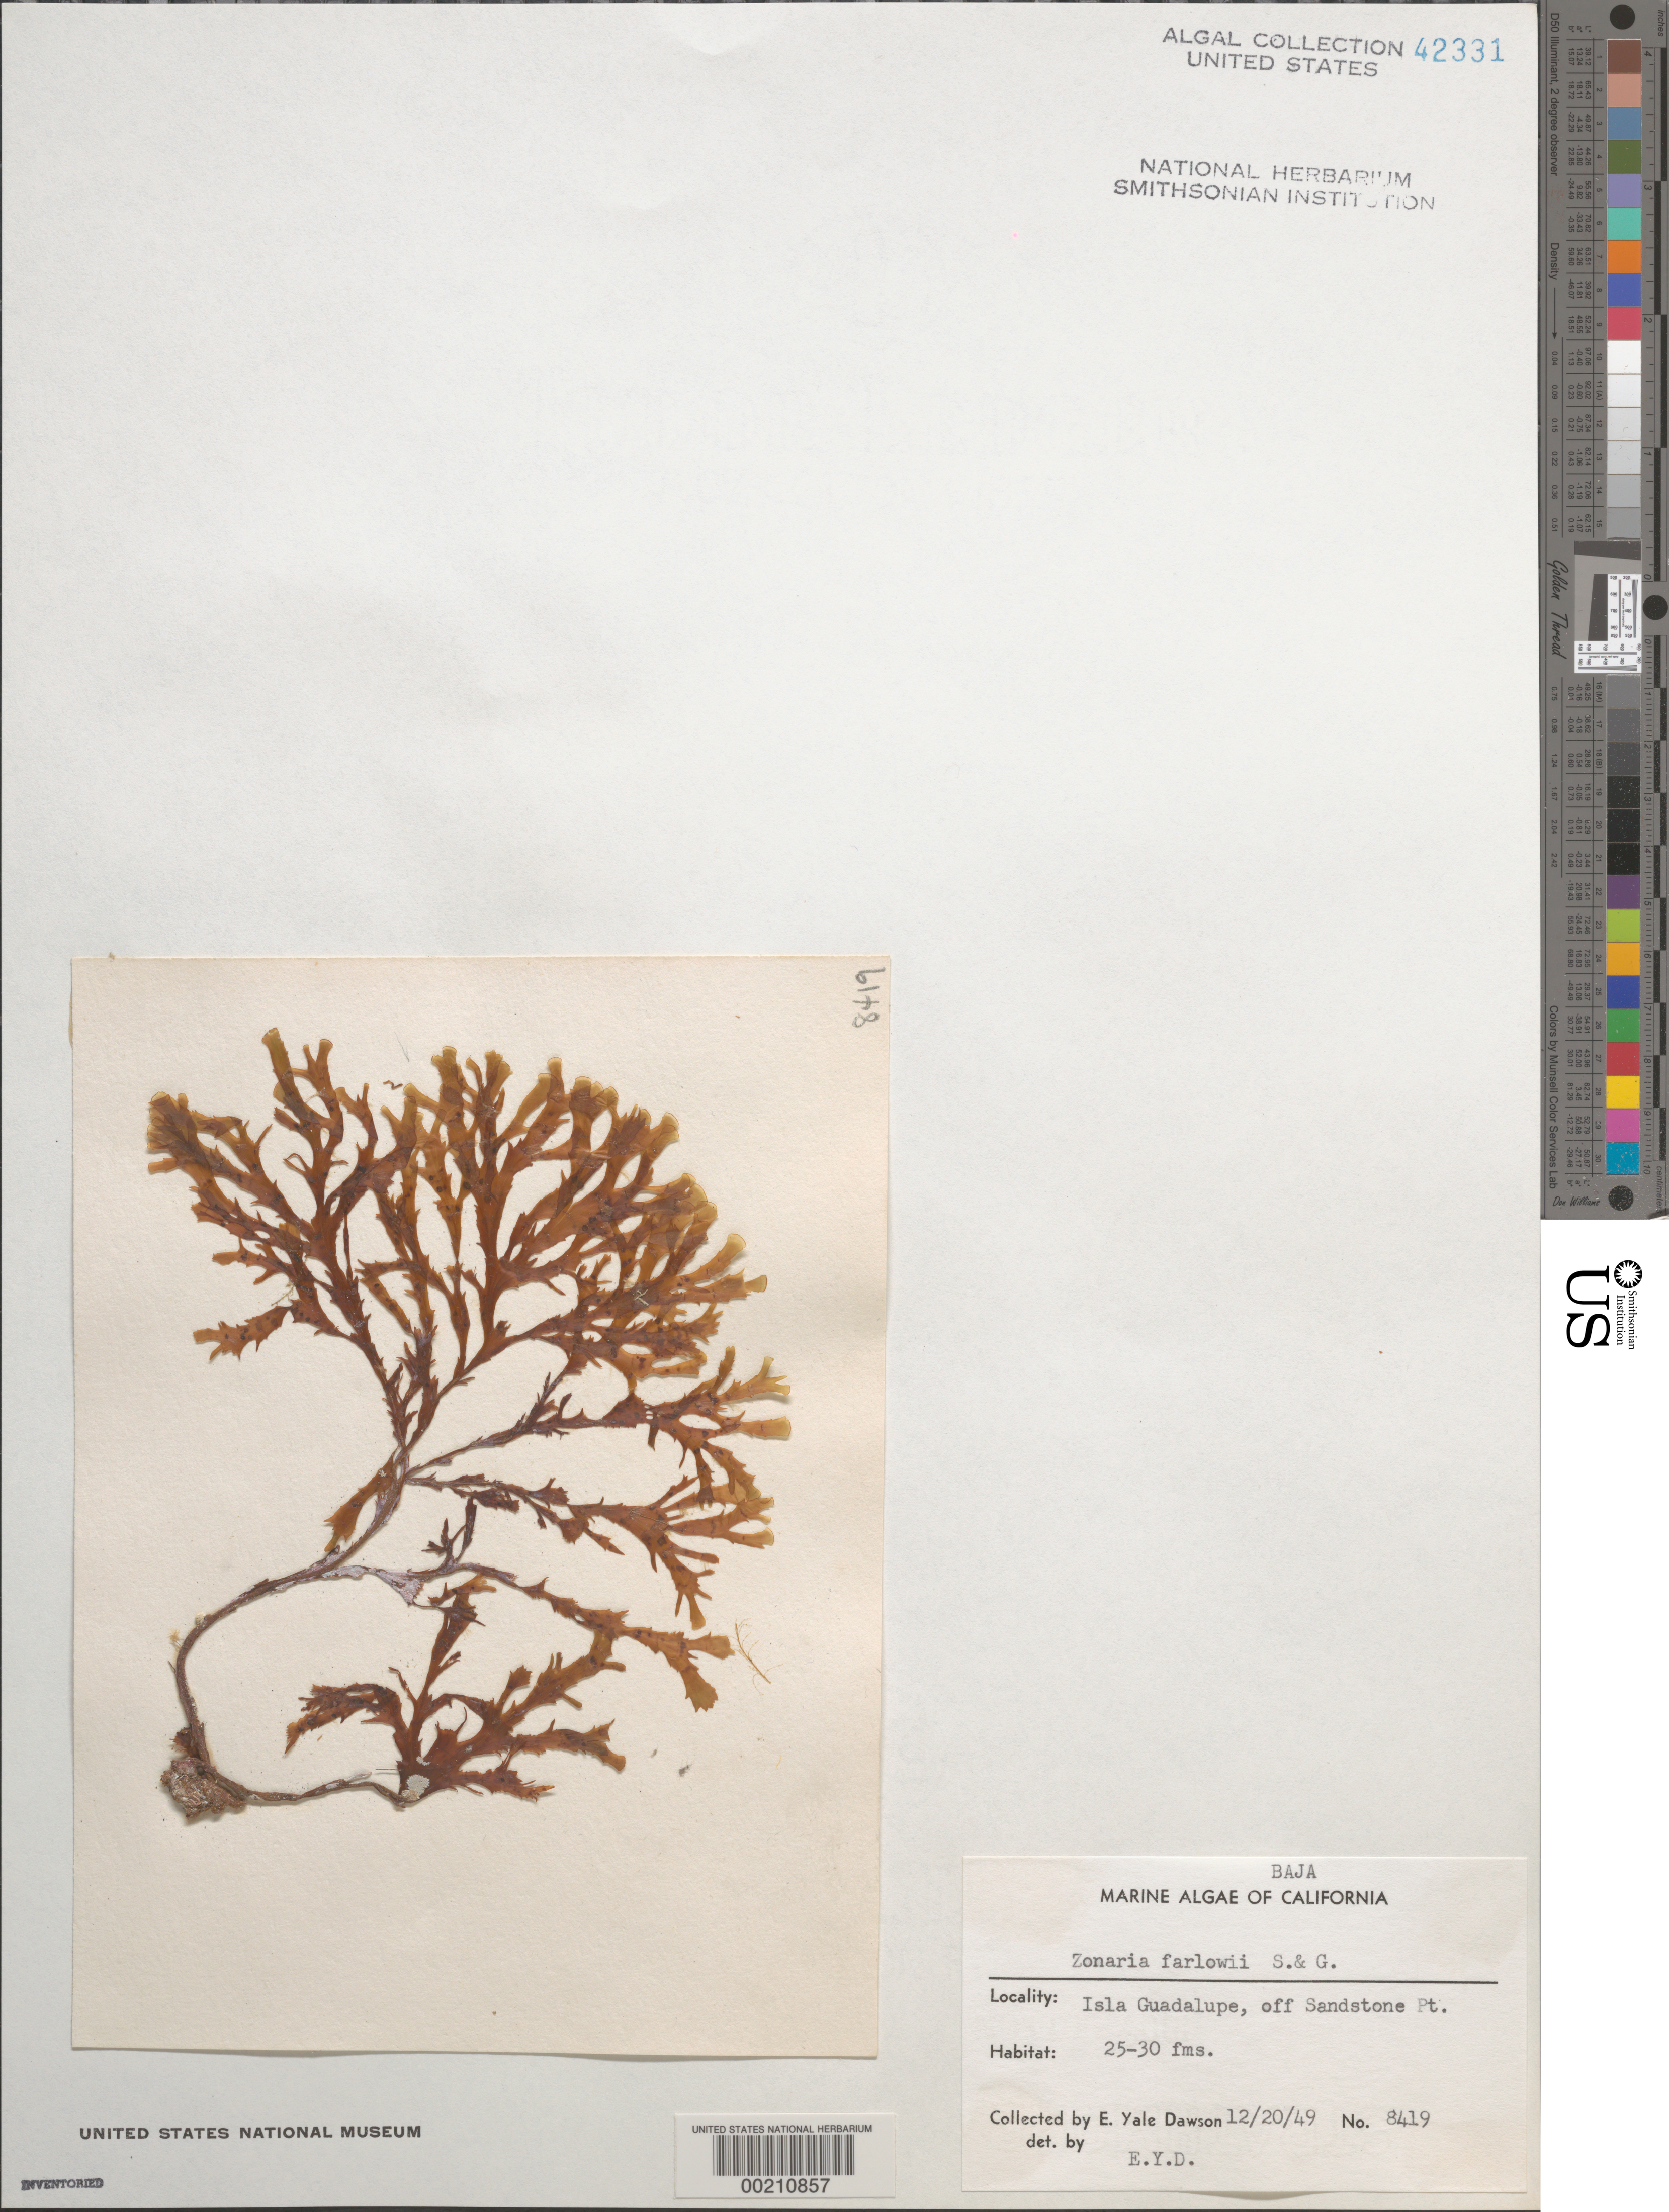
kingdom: Chromista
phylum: Ochrophyta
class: Phaeophyceae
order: Dictyotales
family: Dictyotaceae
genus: Zonaria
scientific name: Zonaria farlowii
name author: Setch. & N.L. Gardner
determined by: Dawson, E. Y.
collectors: E. Y. Dawson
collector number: EYD 8419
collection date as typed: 20 Dec 1949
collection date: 1949-12-20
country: Mexico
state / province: Baja California Norte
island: Isla Guadalupe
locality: Off Sandstone Point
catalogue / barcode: US 42331